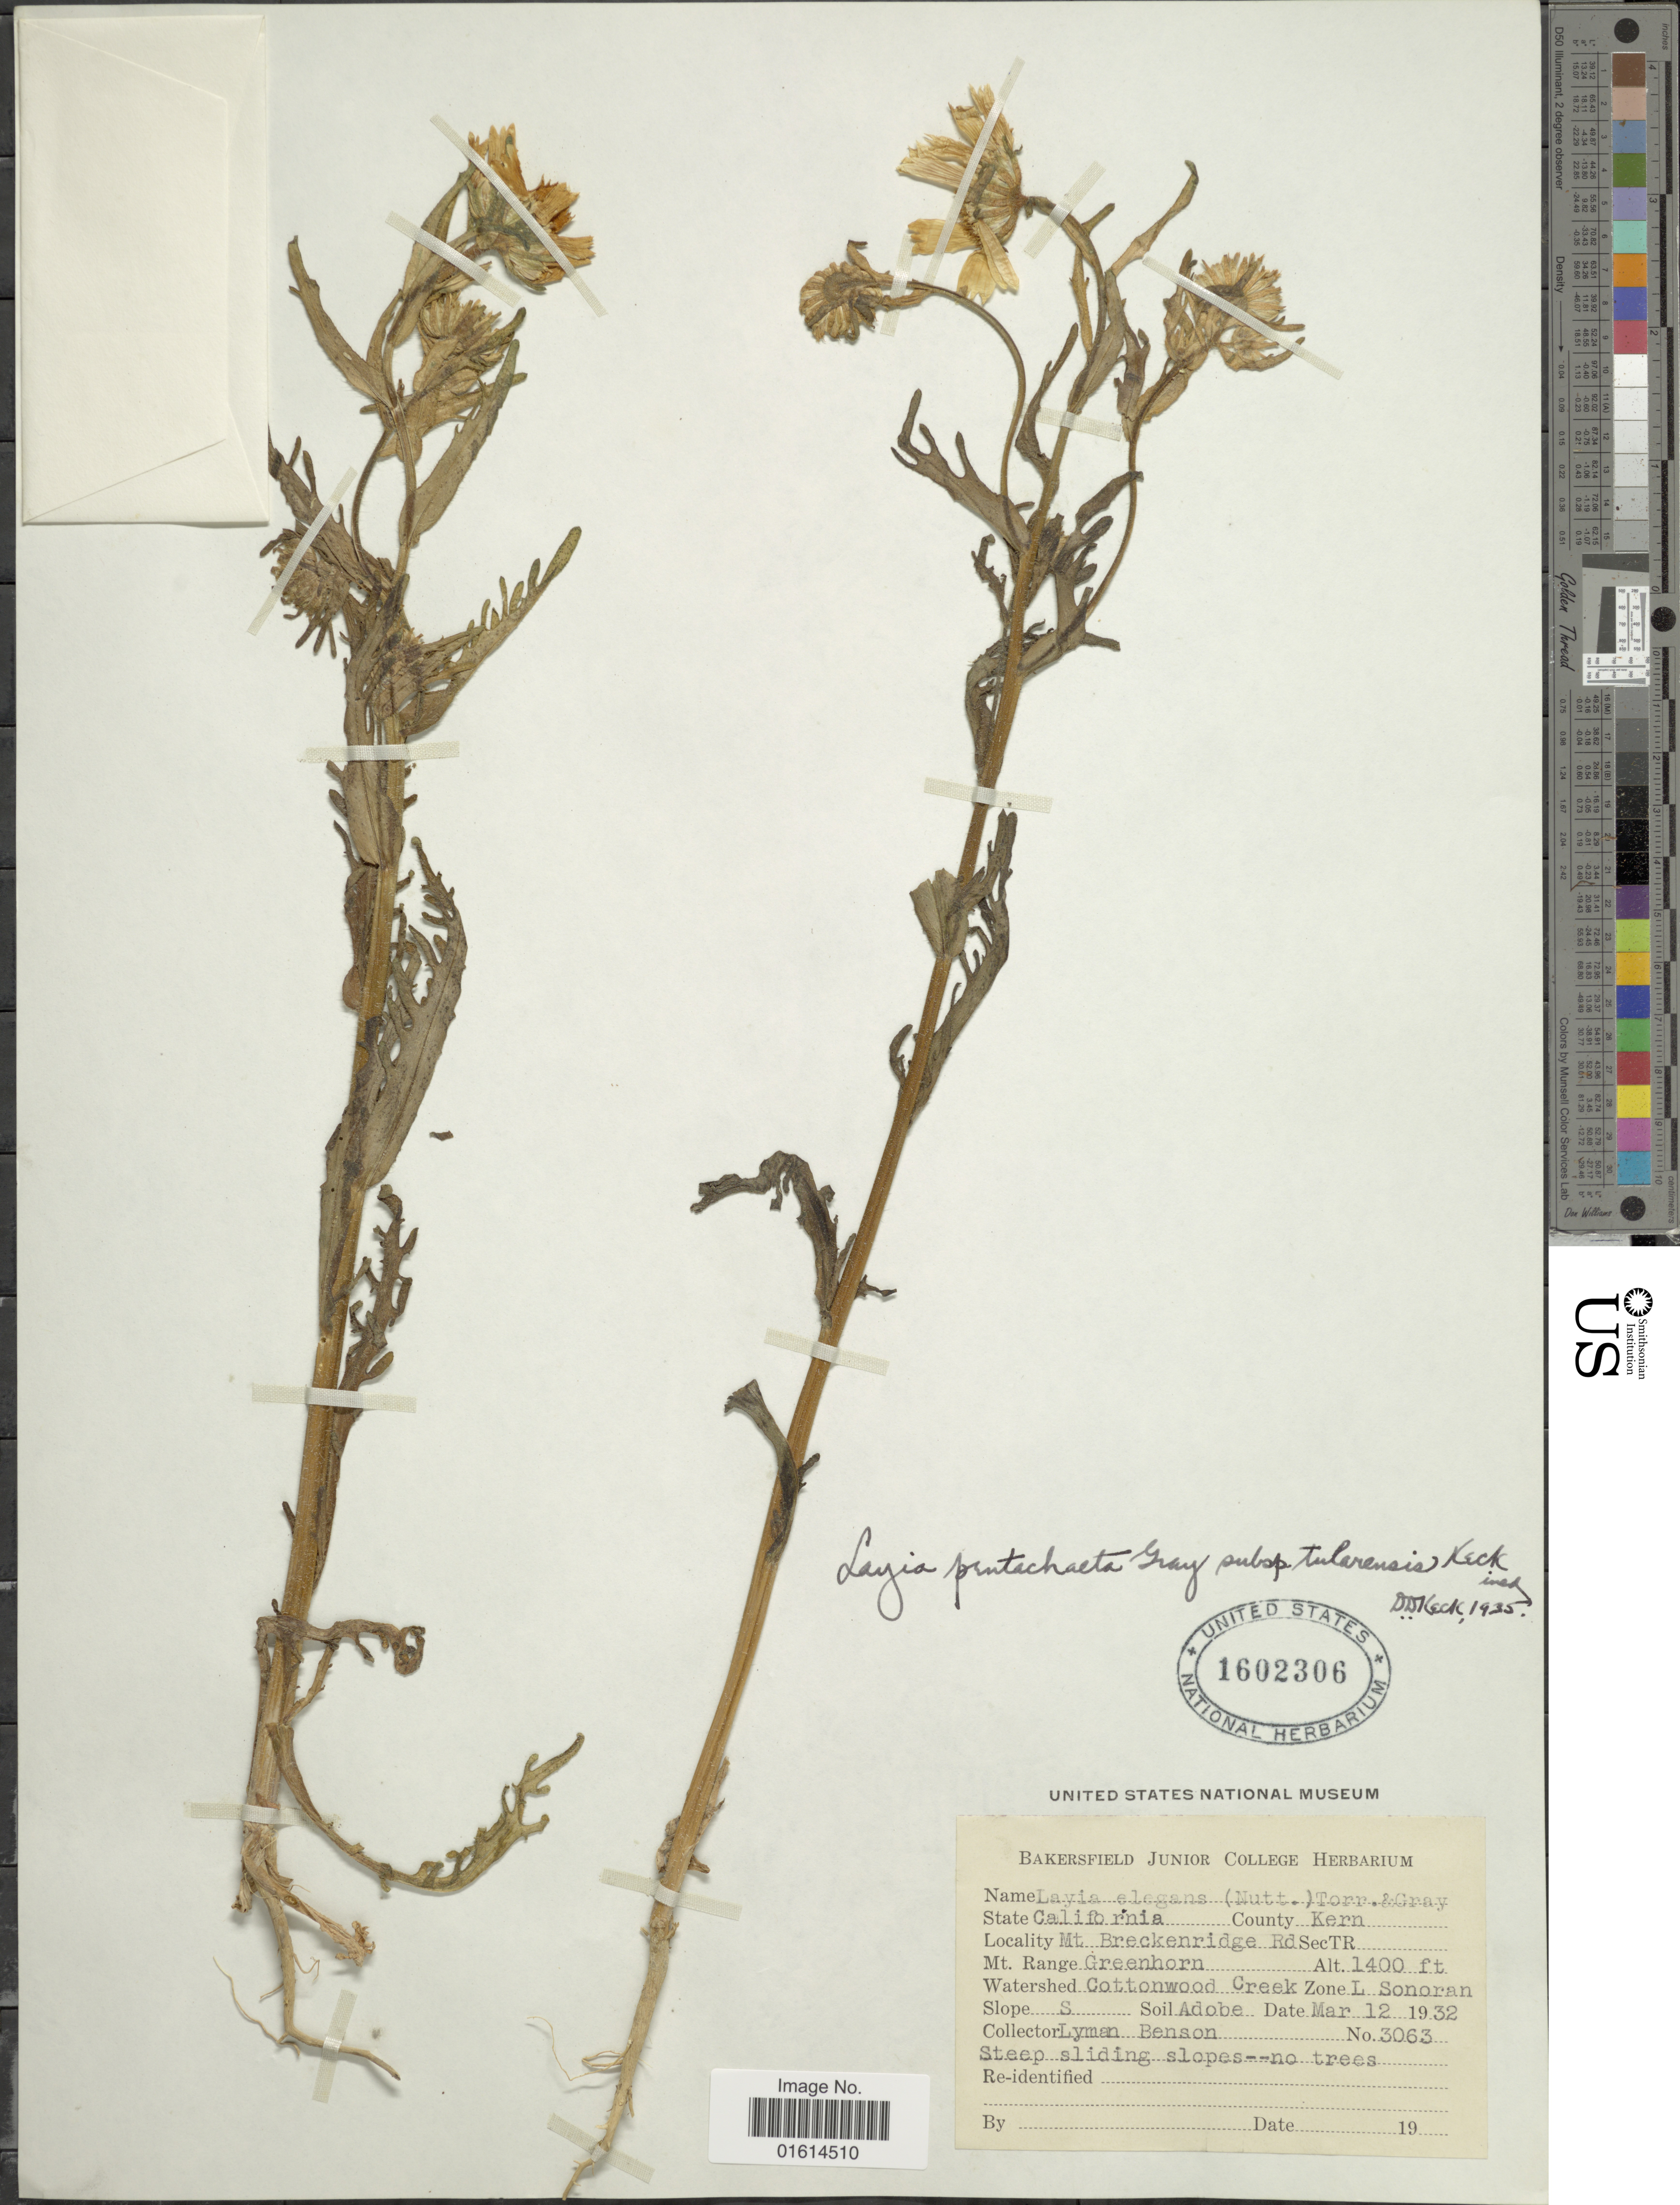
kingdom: Plantae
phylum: Tracheophyta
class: Magnoliopsida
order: Asterales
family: Asteraceae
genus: Layia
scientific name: Layia pentachaeta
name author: A. Gray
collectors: L. D. Benson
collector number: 3063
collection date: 1932-03-12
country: United States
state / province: California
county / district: Kern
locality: State California, County Kern, Mt. Breckenridge Rd, Greenhorn, Cottonwood Creek, L. Sonoran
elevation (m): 427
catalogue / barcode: US 1602306